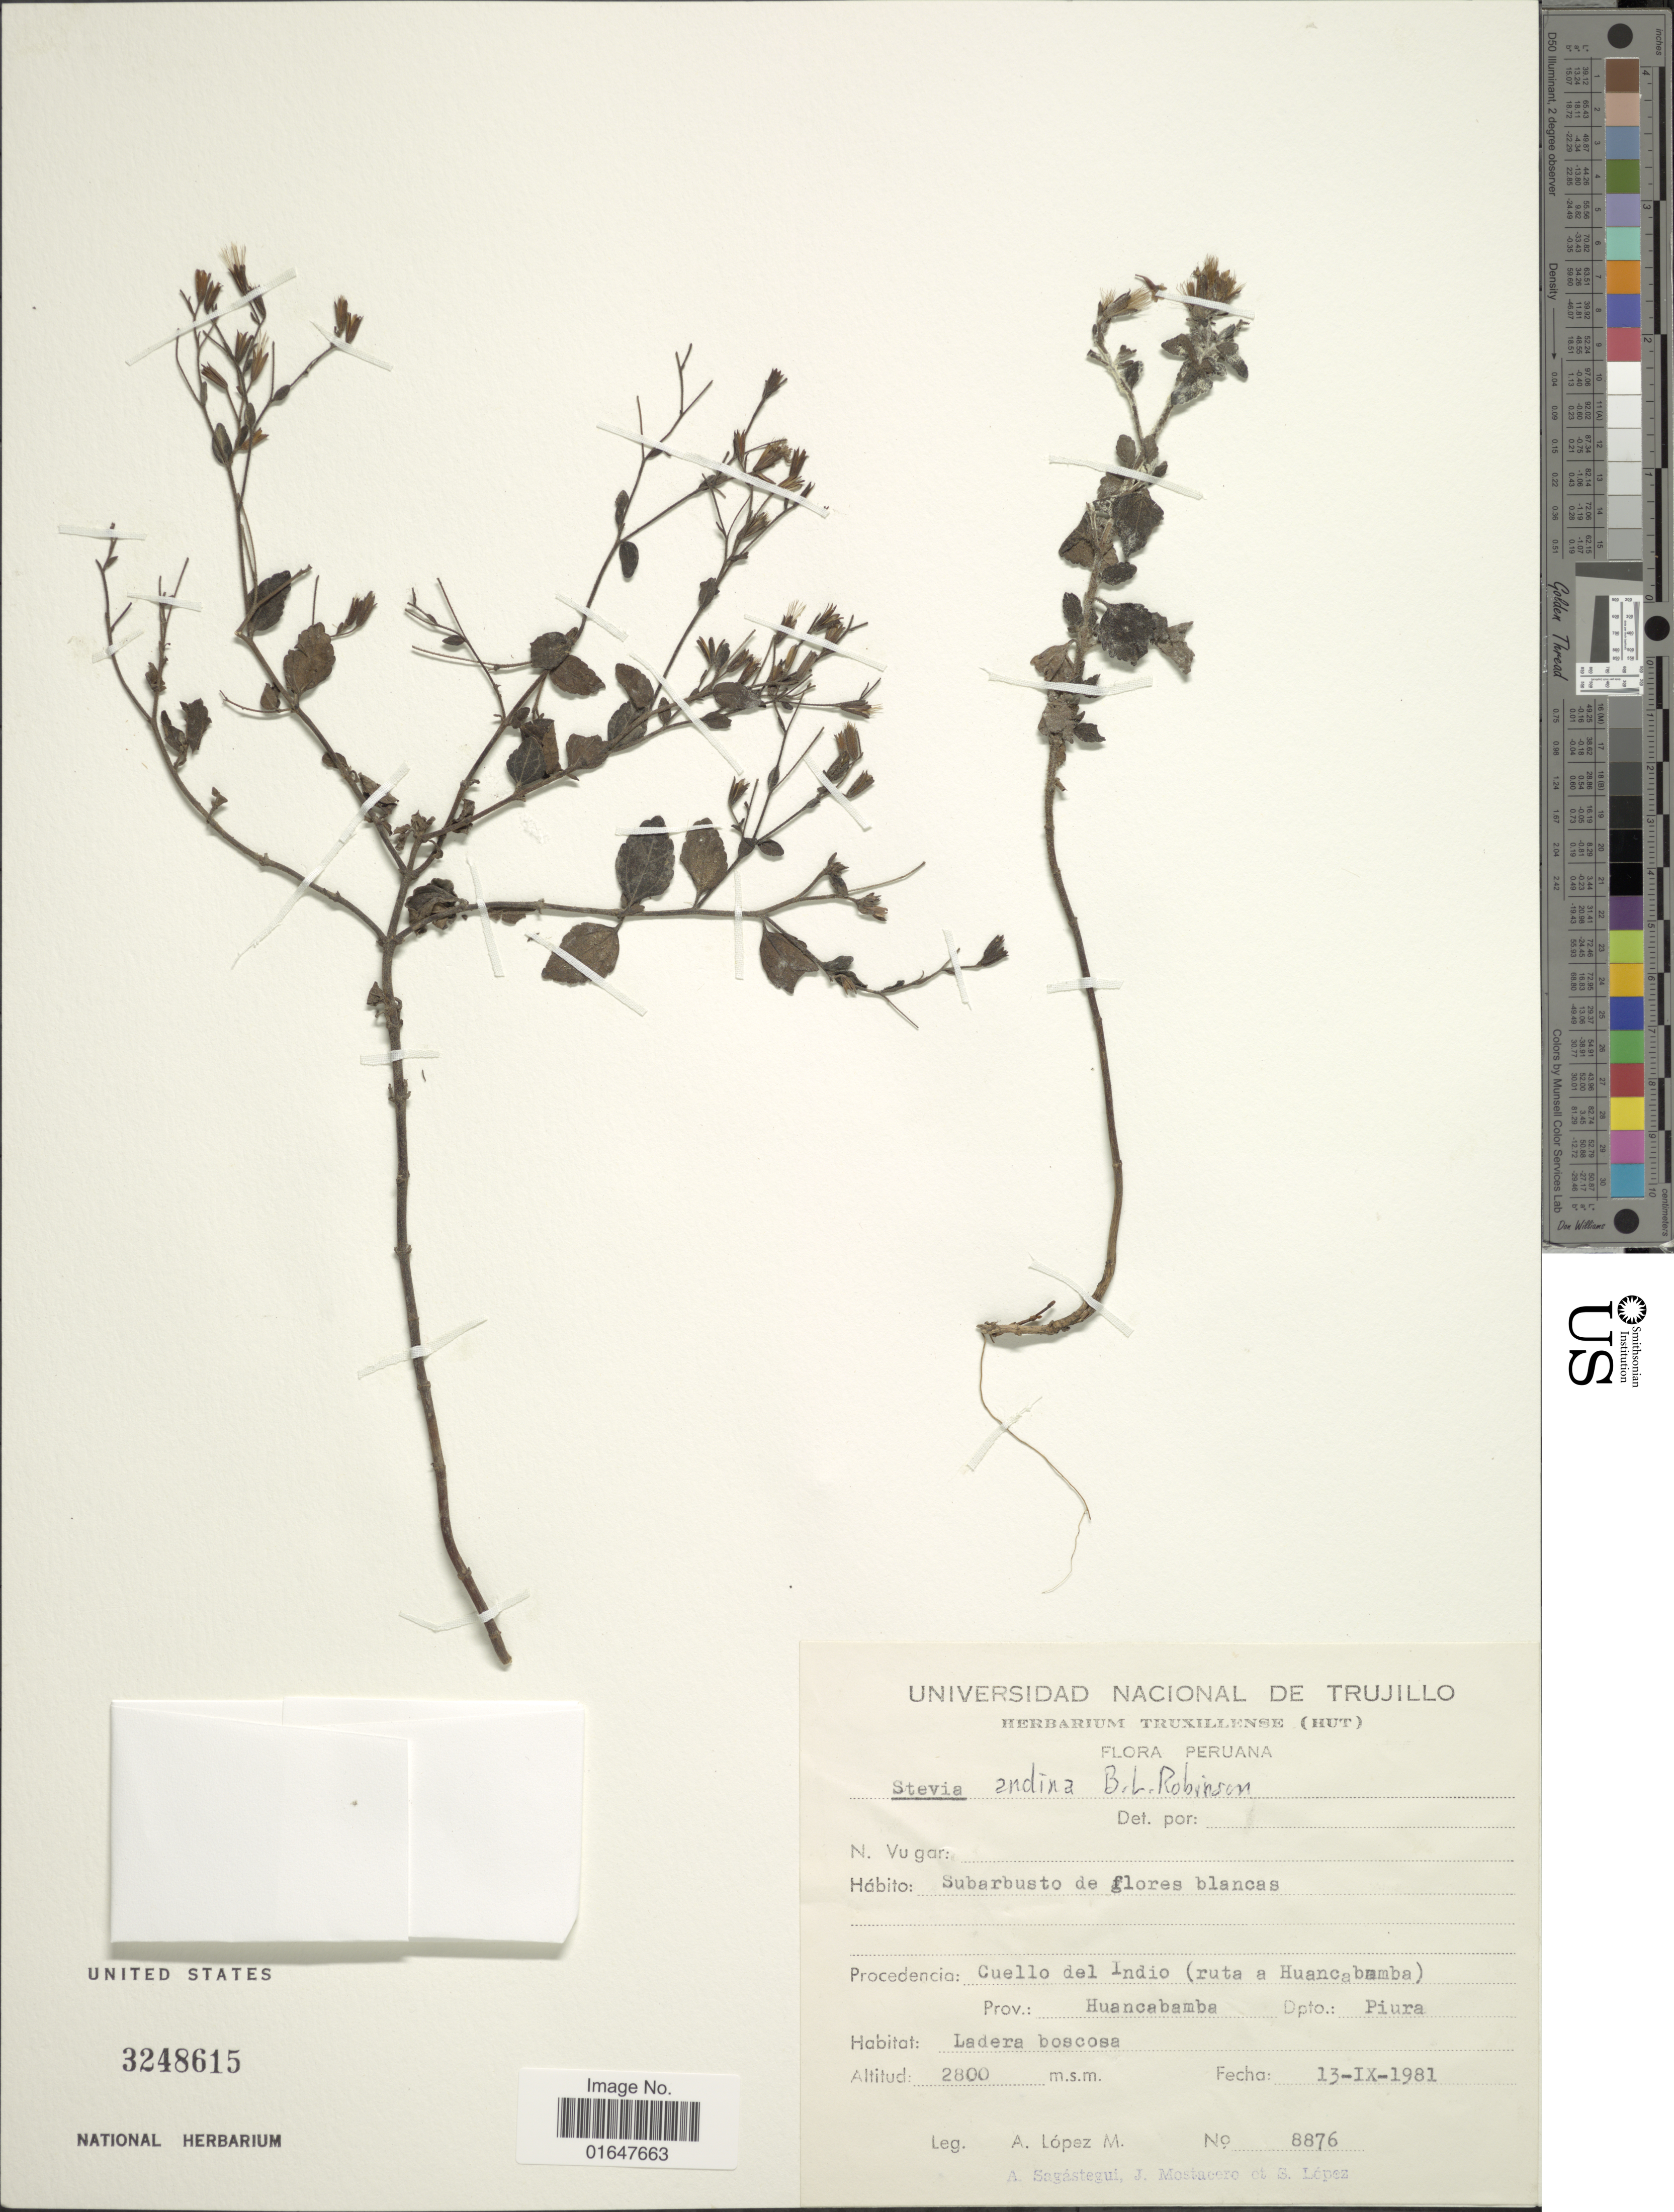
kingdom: Plantae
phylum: Tracheophyta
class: Magnoliopsida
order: Asterales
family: Asteraceae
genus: Stevia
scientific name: Stevia andina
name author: B.L. Rob.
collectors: A. López M., A. Sagástegui A., J. Mostacero & S. Lopez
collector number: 8876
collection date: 1981-09-13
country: Peru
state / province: Piura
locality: Peruana, Cuello del Indio (ruta a Huancabamba), Prov. Huancabamba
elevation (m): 2800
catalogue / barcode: US 3248615